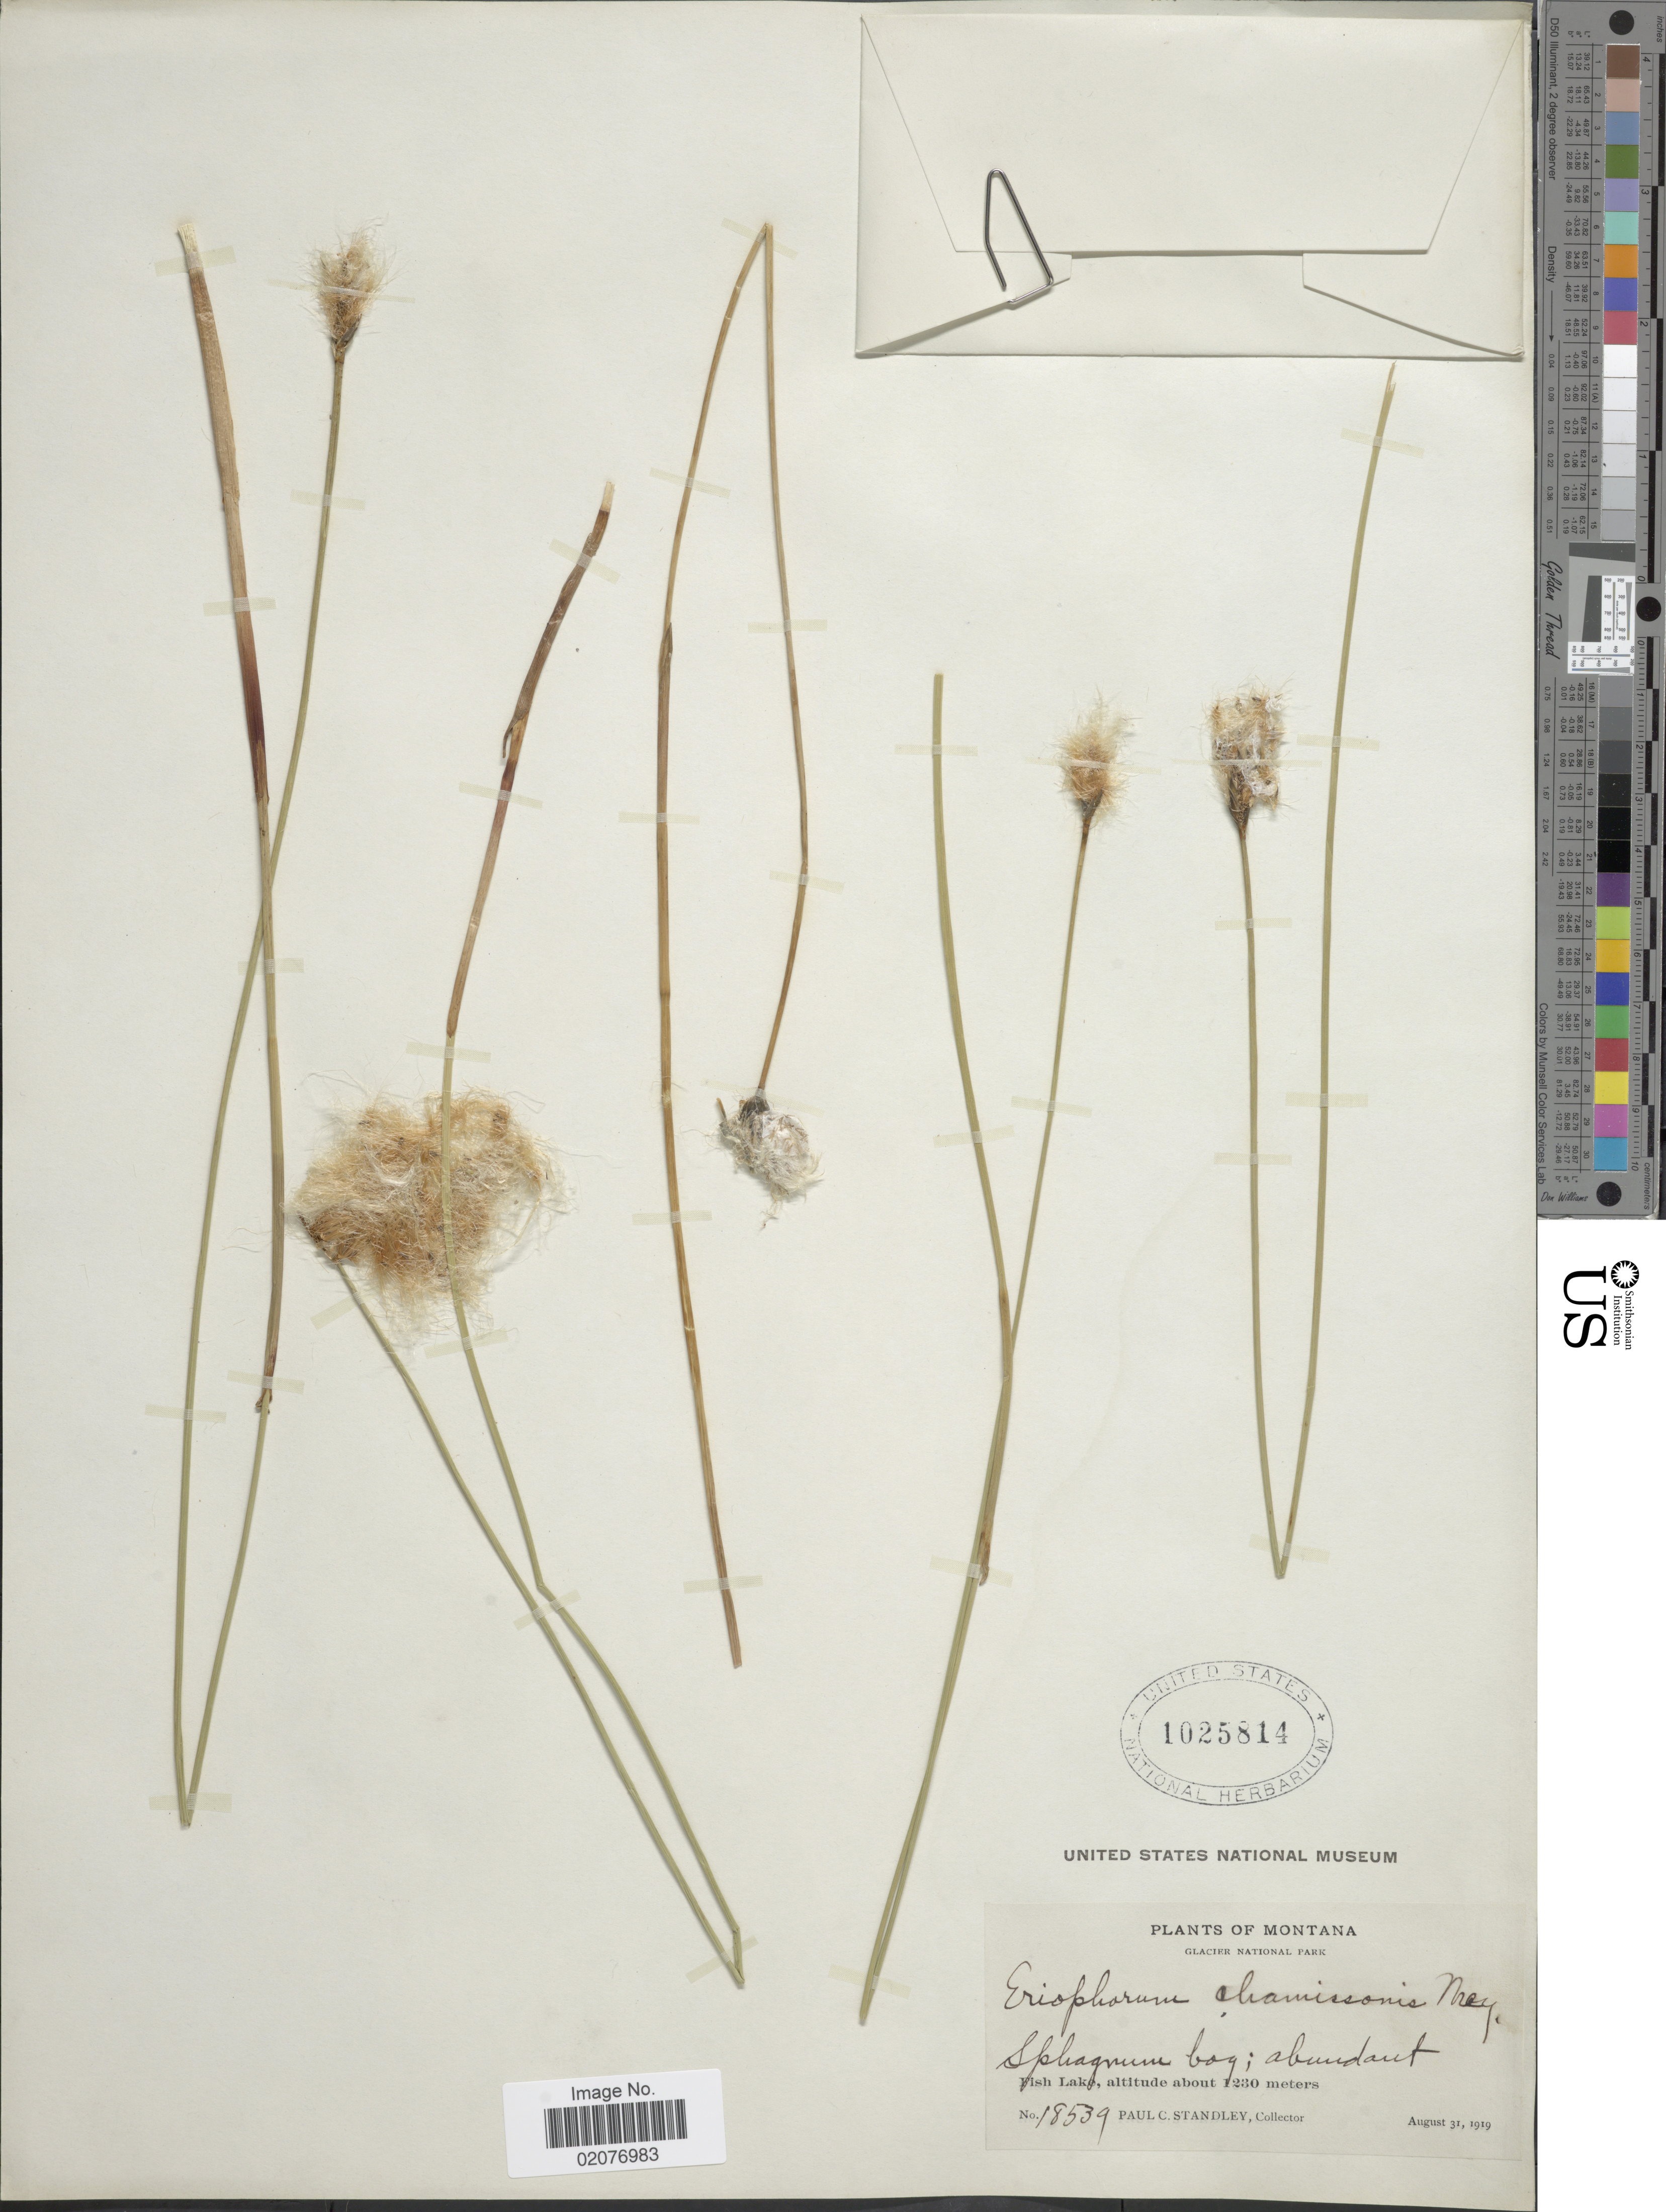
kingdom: Plantae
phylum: Tracheophyta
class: Liliopsida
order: Poales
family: Cyperaceae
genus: Eriophorum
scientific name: Eriophorum chamissonis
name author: C.A. Mey.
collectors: P. C. Standley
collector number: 18539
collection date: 1919-08-31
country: United States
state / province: Montana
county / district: Flathead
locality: Glacier National Park, Sphagnum bog; abundant, Fish Lake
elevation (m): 1230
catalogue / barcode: US 1025814